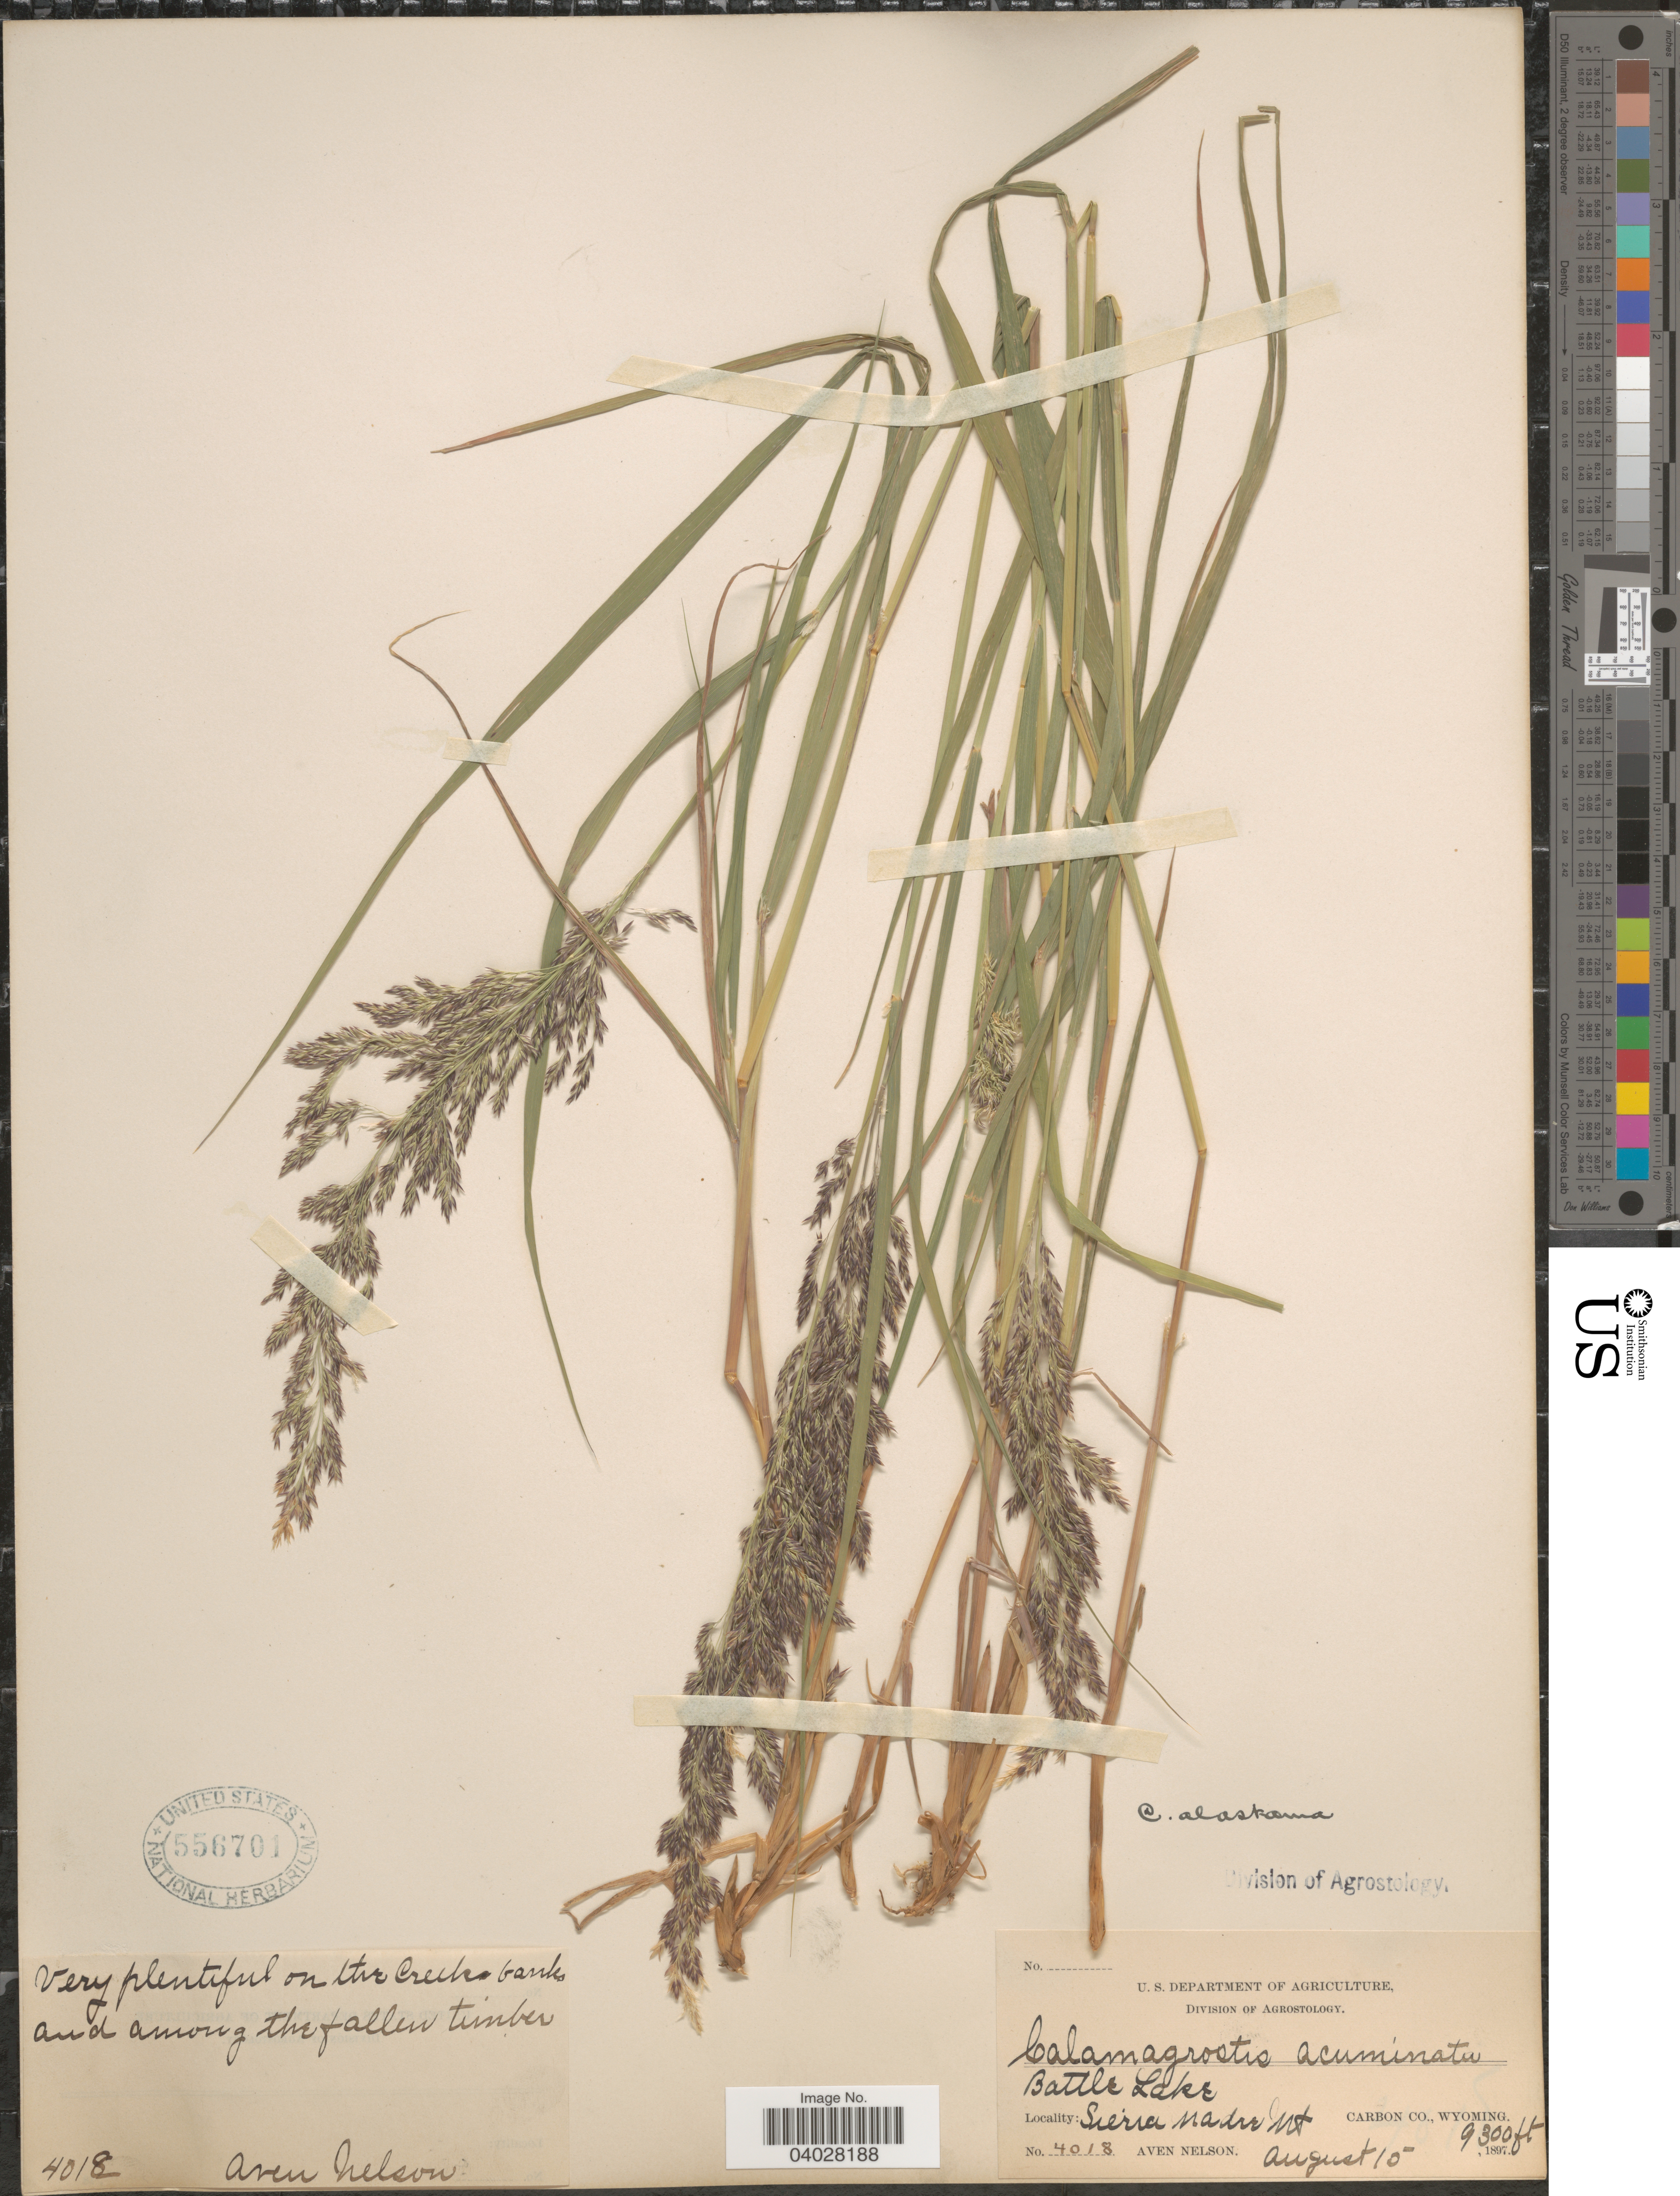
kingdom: Plantae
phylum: Tracheophyta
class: Liliopsida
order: Poales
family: Poaceae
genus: Calamagrostis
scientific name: Calamagrostis canadensis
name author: (Michx.) P. Beauv.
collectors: A. Nelson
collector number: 4018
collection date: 1897-08-15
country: United States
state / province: Wyoming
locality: Battle Lake. Sierra Madre Mt. Carbon Co.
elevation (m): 2835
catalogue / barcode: US 556701